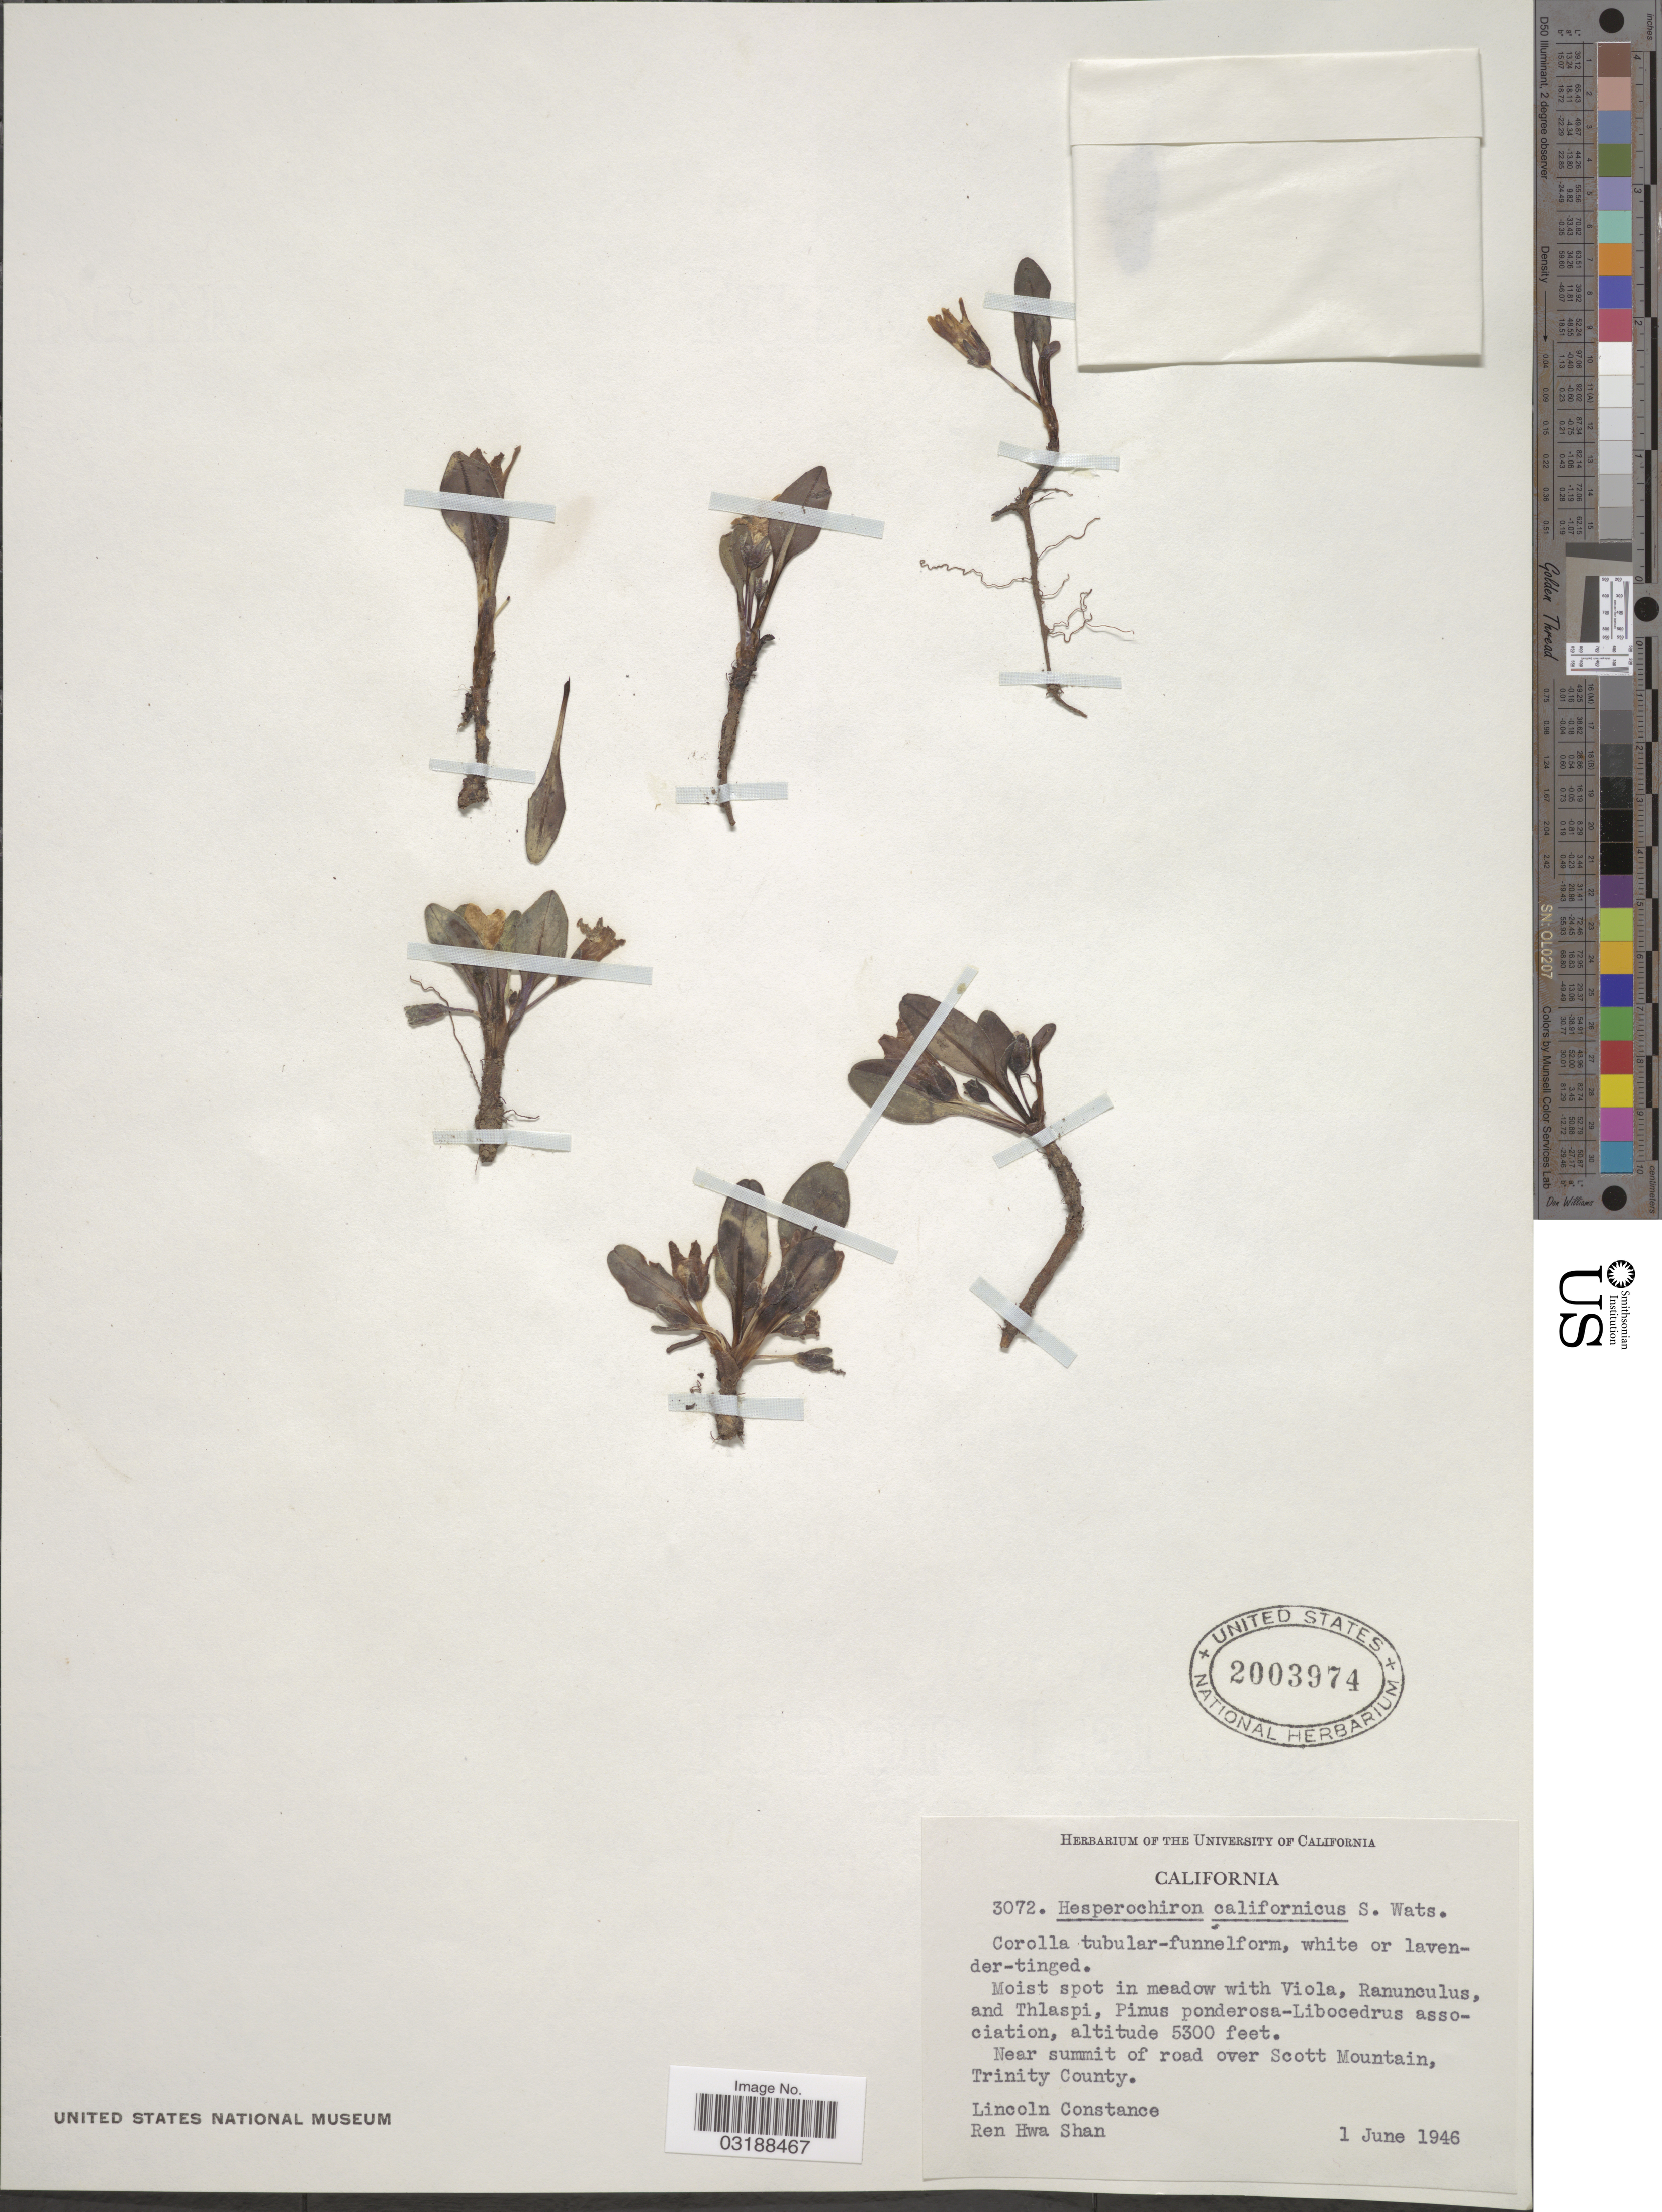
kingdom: Plantae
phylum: Tracheophyta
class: Magnoliopsida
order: Boraginales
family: Hydrophyllaceae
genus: Hesperochiron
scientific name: Hesperochiron californicus var. typicus White ined.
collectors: L. Constance & R. Shan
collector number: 3072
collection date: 1946-06-01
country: United States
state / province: California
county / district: Trinity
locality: Near summit of road over Scott Mountain, Trinity County.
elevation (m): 1615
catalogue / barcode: US 2003974